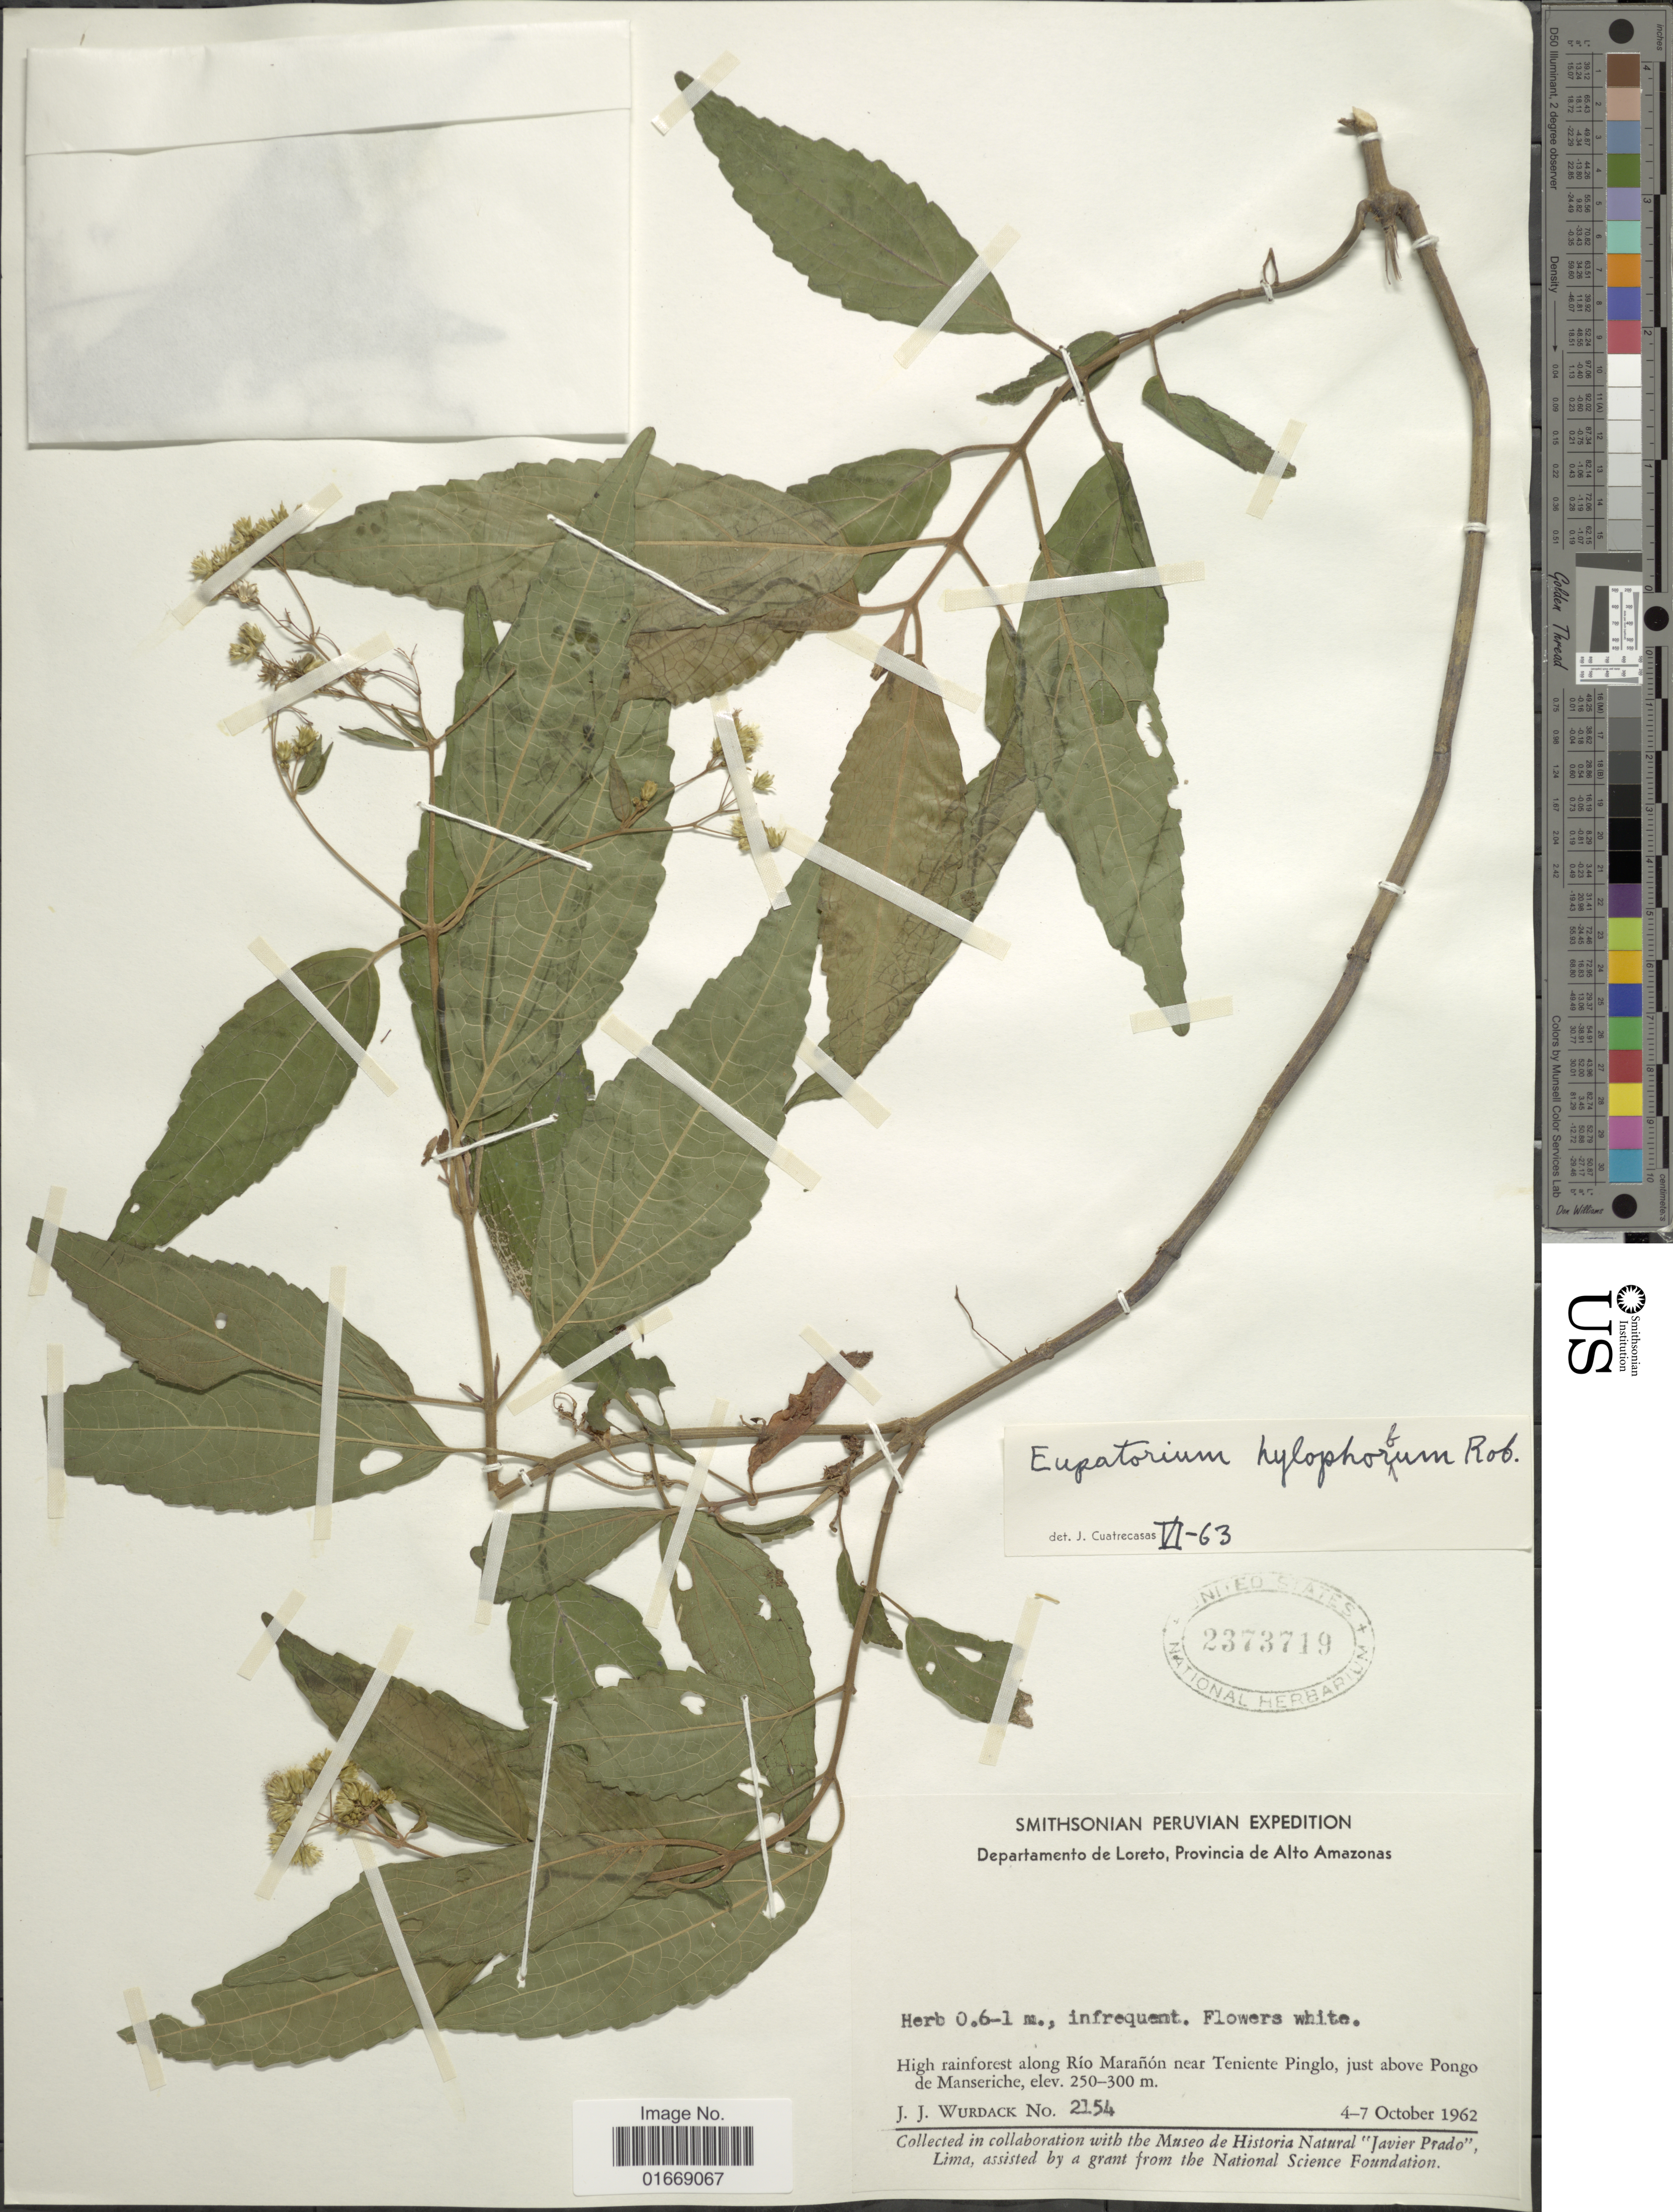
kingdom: Plantae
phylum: Tracheophyta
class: Magnoliopsida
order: Asterales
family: Asteraceae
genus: Hebeclinium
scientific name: Hebeclinium hylophorbum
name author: (B.L. Rob.) R.M. King & H. Rob.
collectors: J. J. Wurdack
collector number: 2154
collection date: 1962-10-04/1962-10-07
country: Peru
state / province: Loreto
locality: Provincia de Alto Amazonas, along Rio Maranon near Teniente Pinglo, just above Pongo de Manseriche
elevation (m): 250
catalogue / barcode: US 2373719